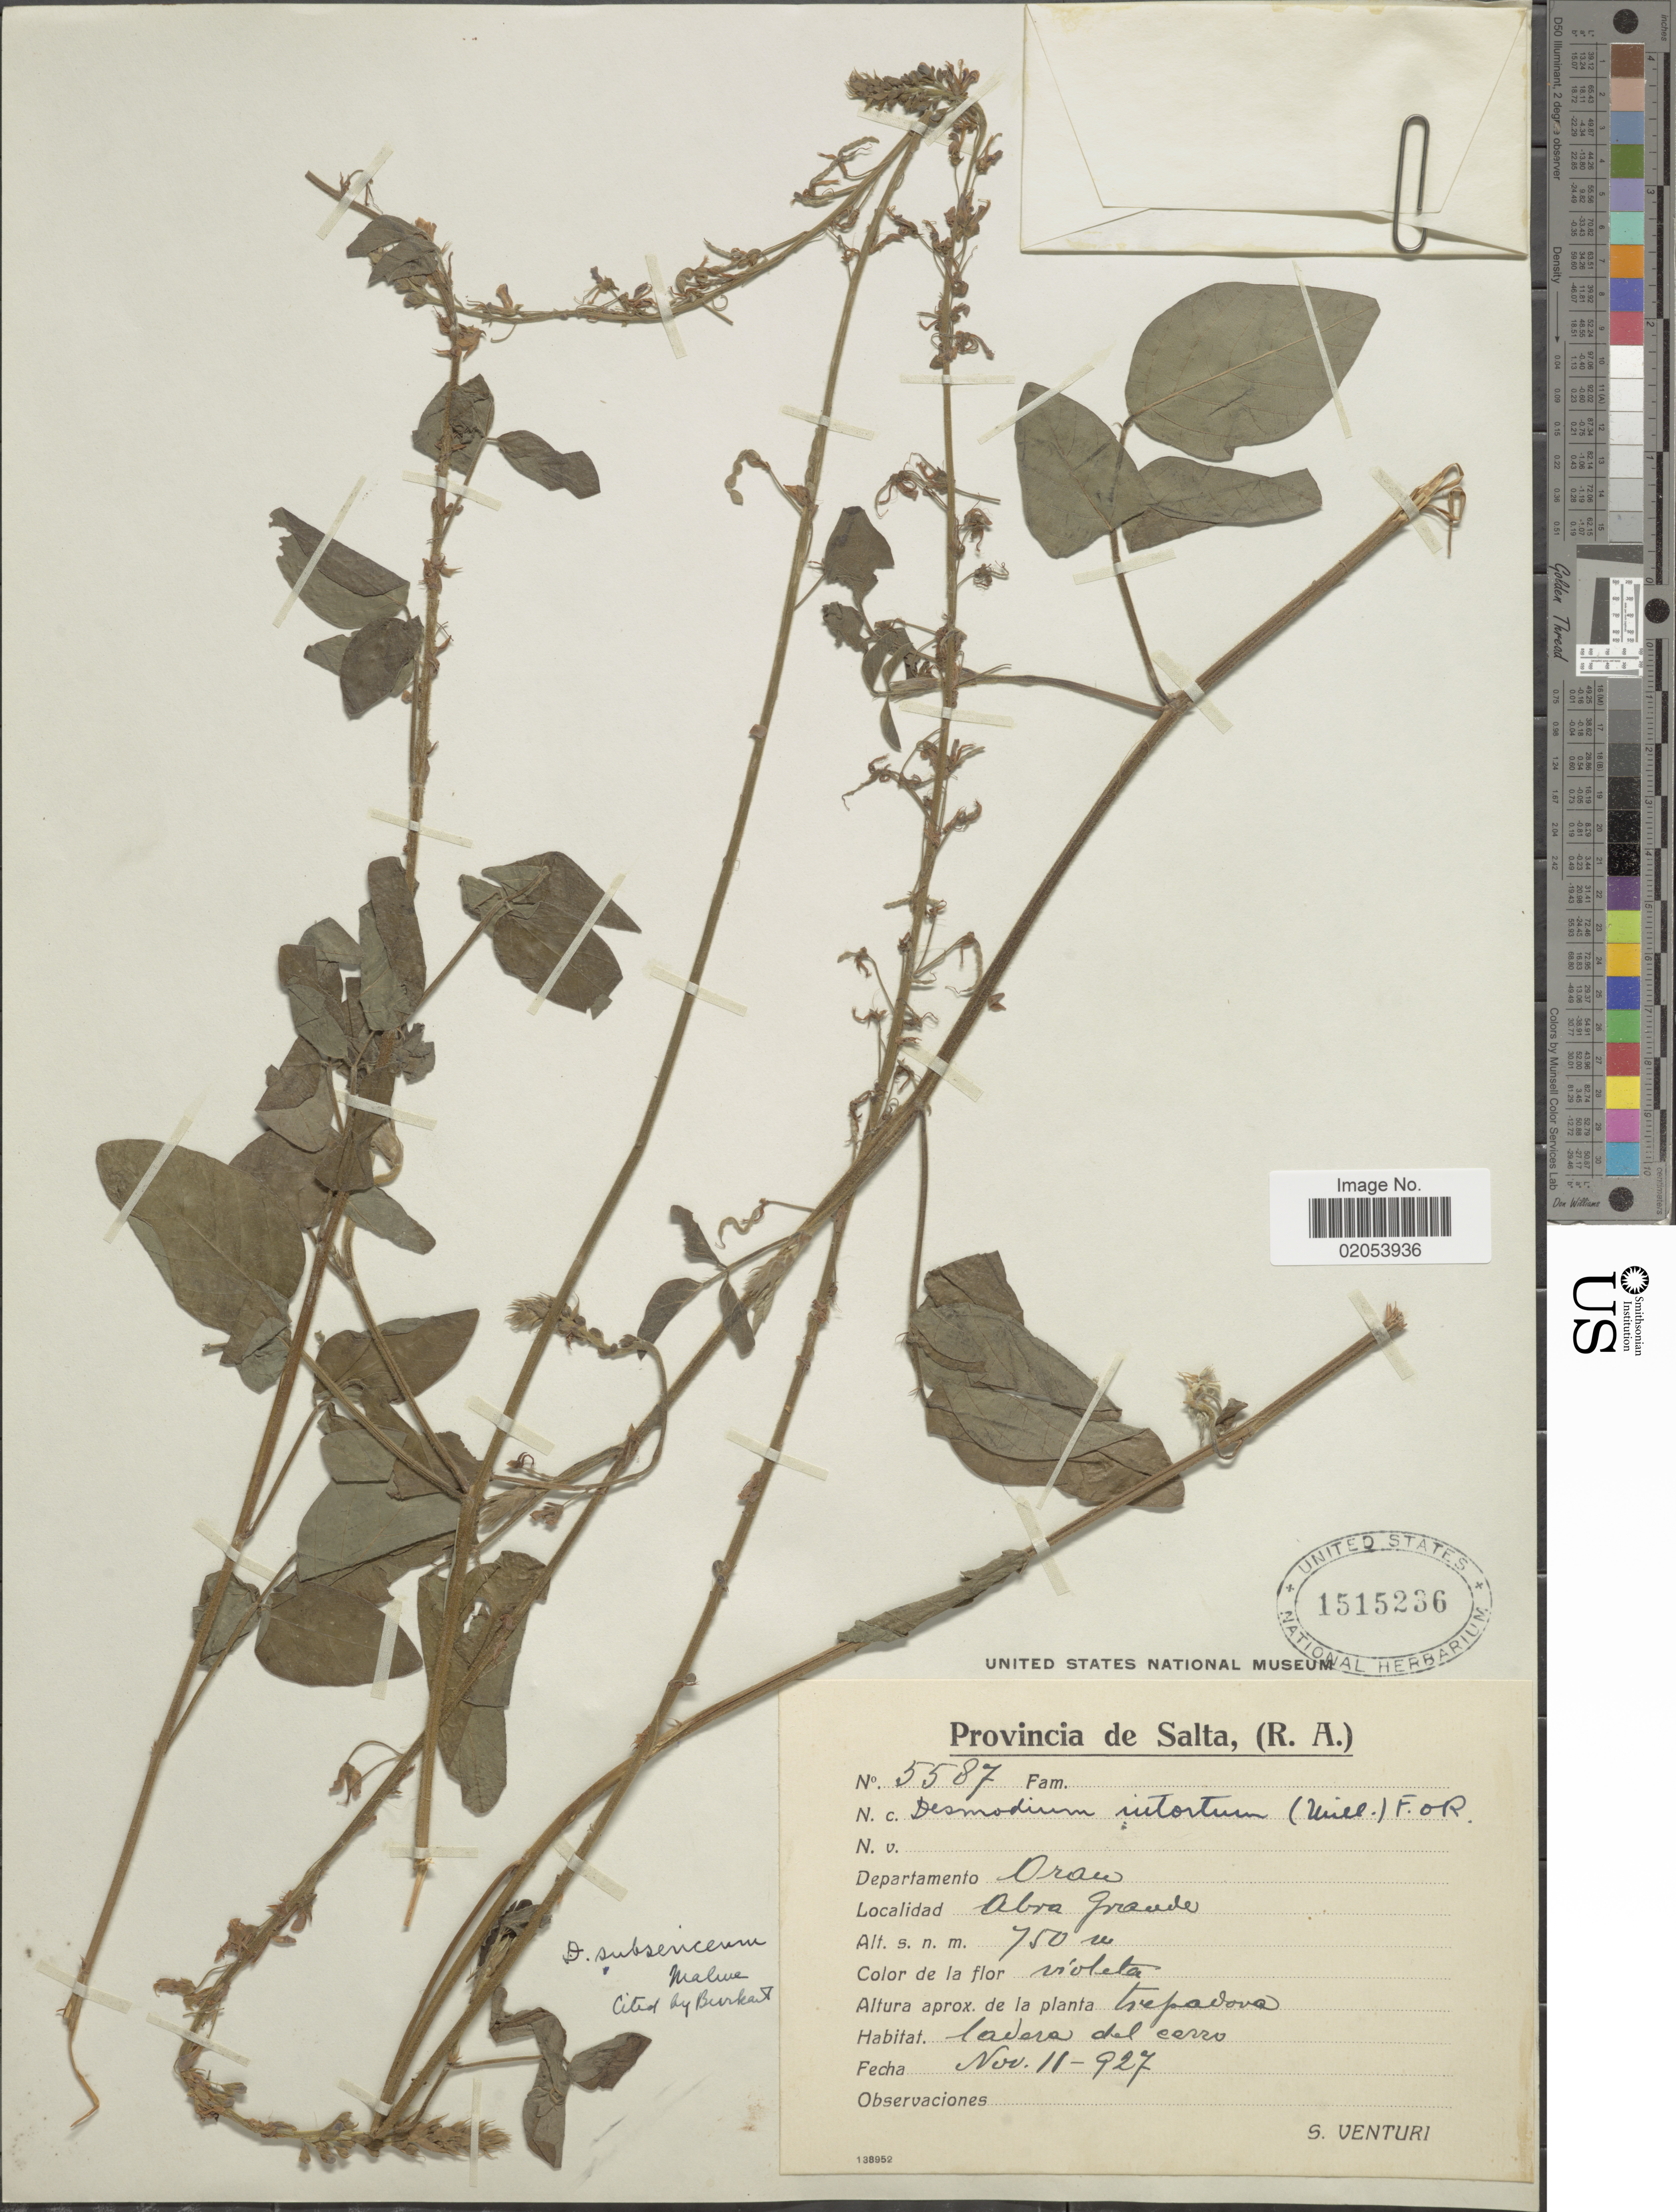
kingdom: Plantae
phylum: Tracheophyta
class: Magnoliopsida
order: Fabales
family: Fabaceae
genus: Desmodium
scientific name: Desmodium subsericeum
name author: Malme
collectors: S. Venturi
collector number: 5587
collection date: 1927-11-11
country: Argentina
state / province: Salta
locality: Provincia de Salta, (R.A.). Departamento: Oran. Abra Grande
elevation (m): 750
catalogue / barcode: US 1515236